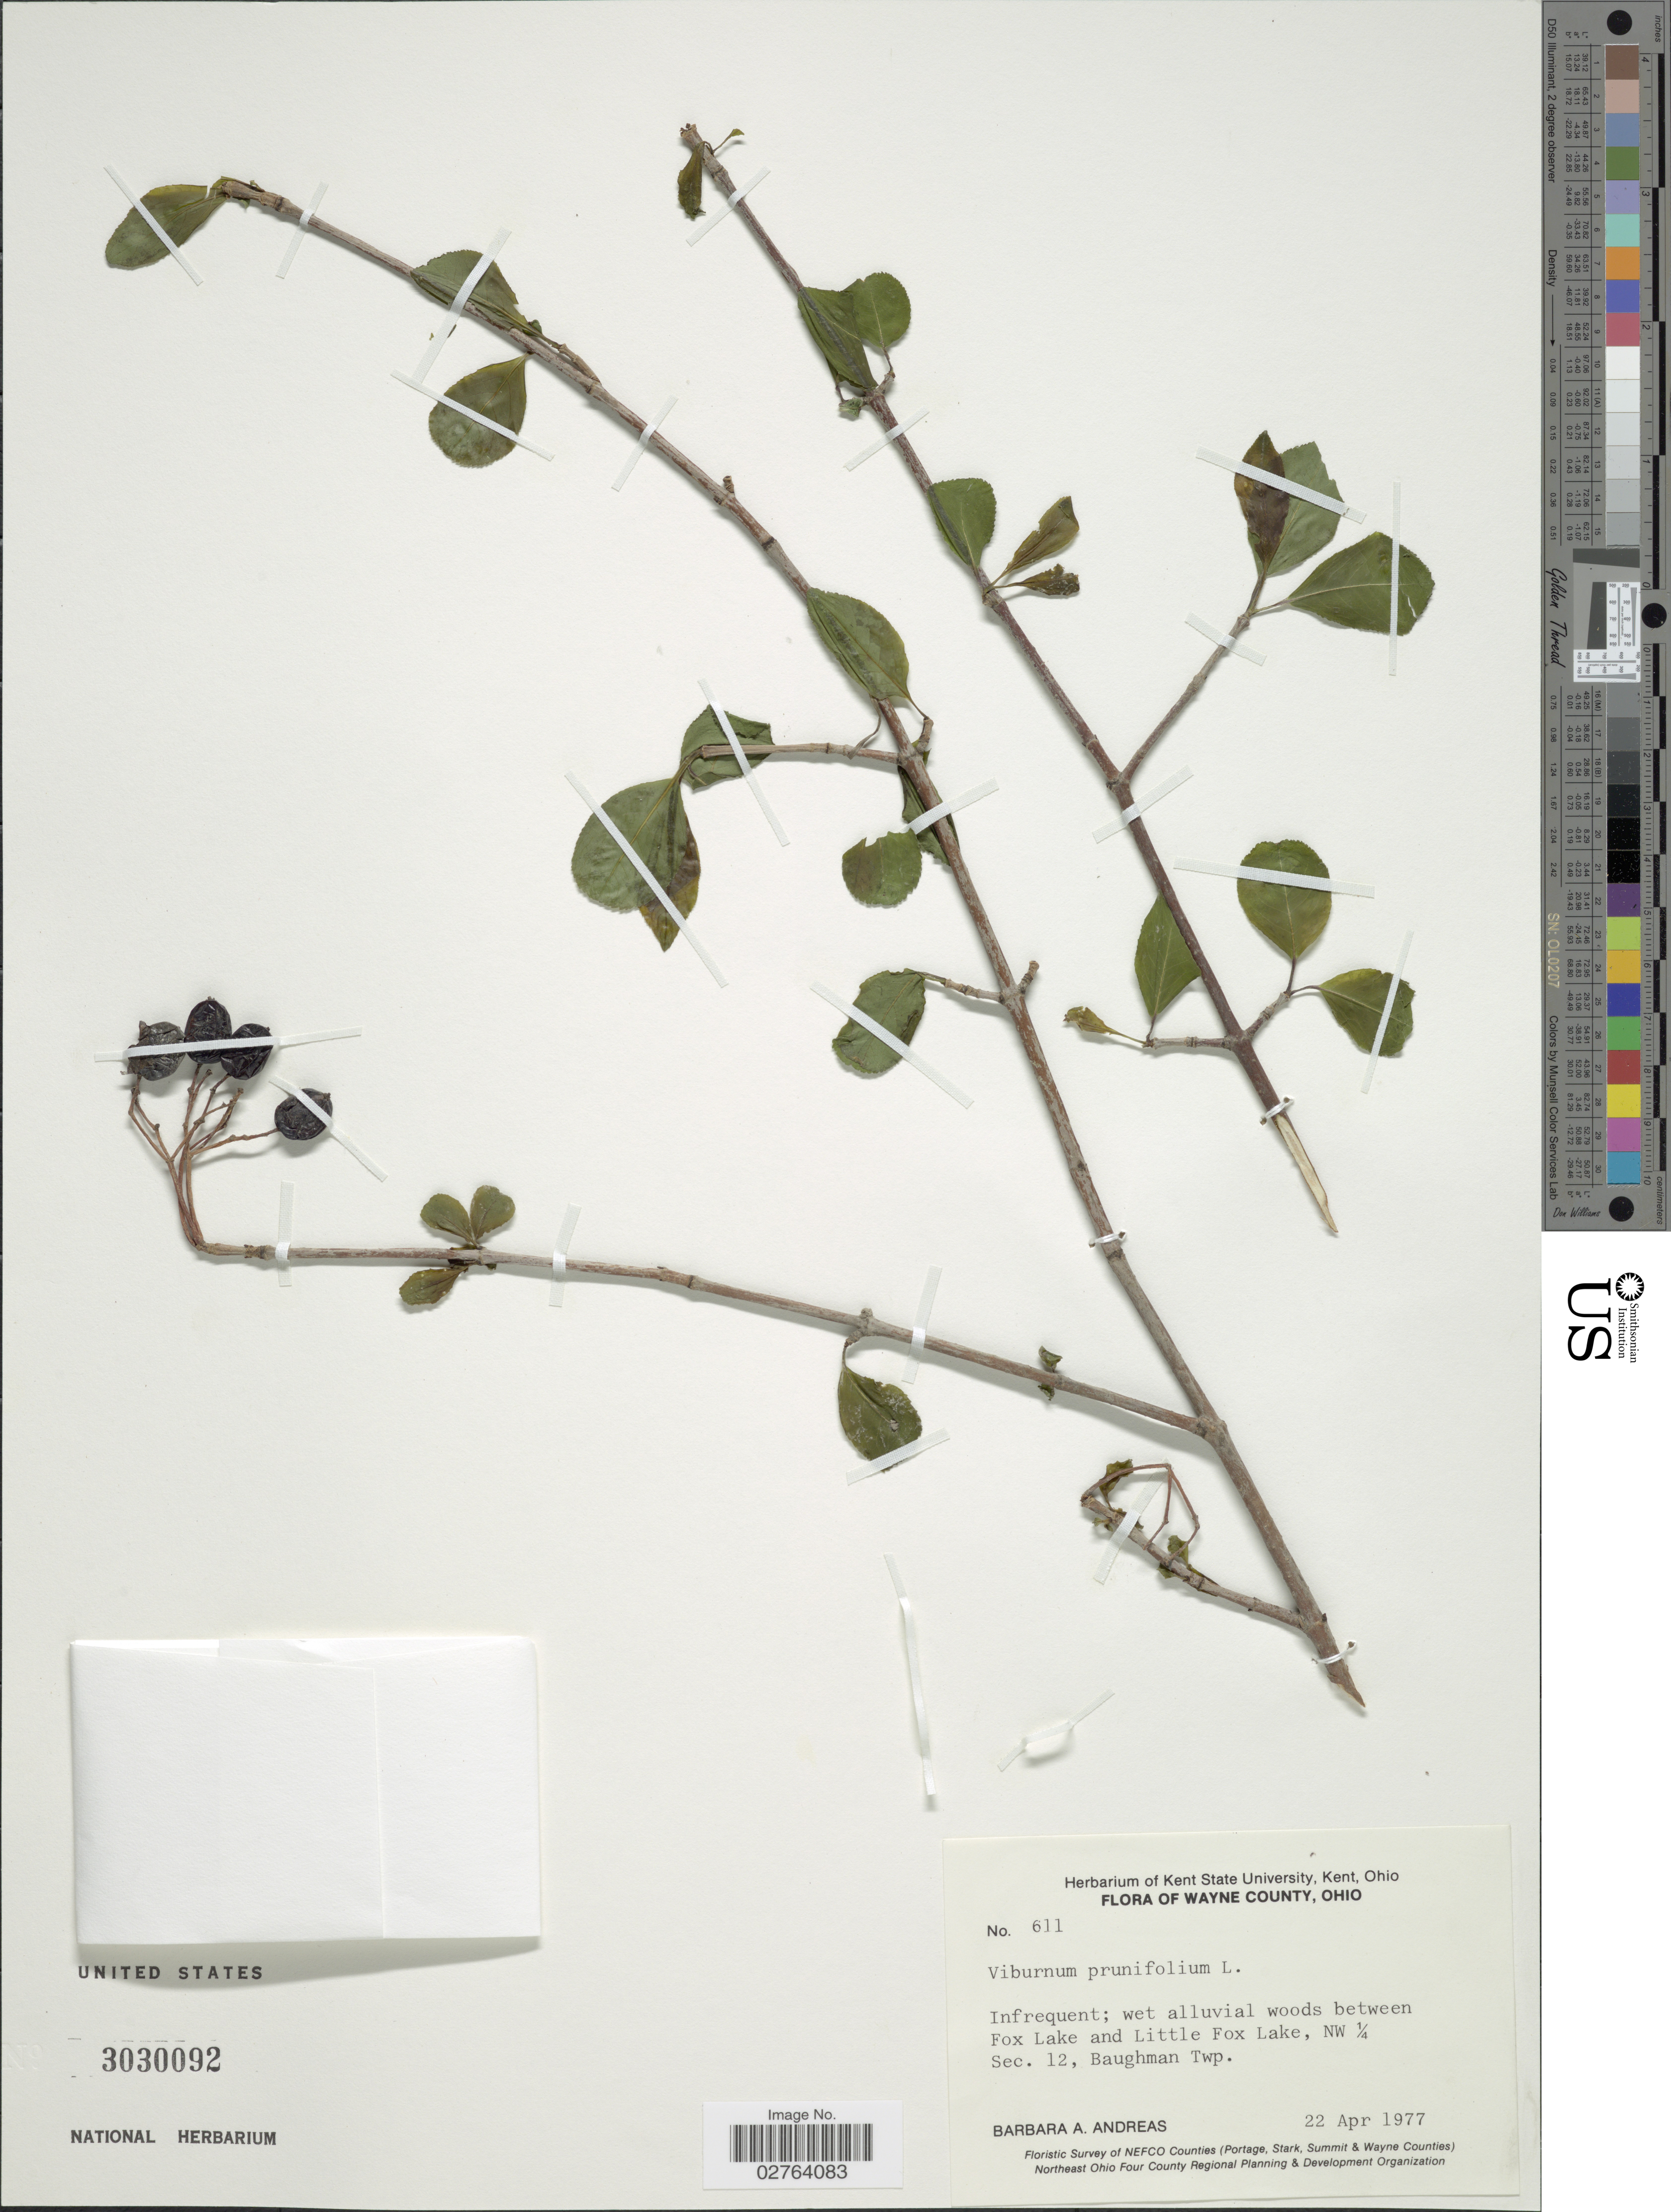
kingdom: Plantae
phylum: Tracheophyta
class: Magnoliopsida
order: Dipsacales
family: Viburnaceae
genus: Viburnum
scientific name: Viburnum prunifolium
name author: L.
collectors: B. A. Andreas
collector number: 611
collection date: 1977-04-22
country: United States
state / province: Ohio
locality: Wayne County. Between Fox Lake and Little Fox Lake, NW ¼ Sec. 12, Baughan Twp.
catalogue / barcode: US 3030092